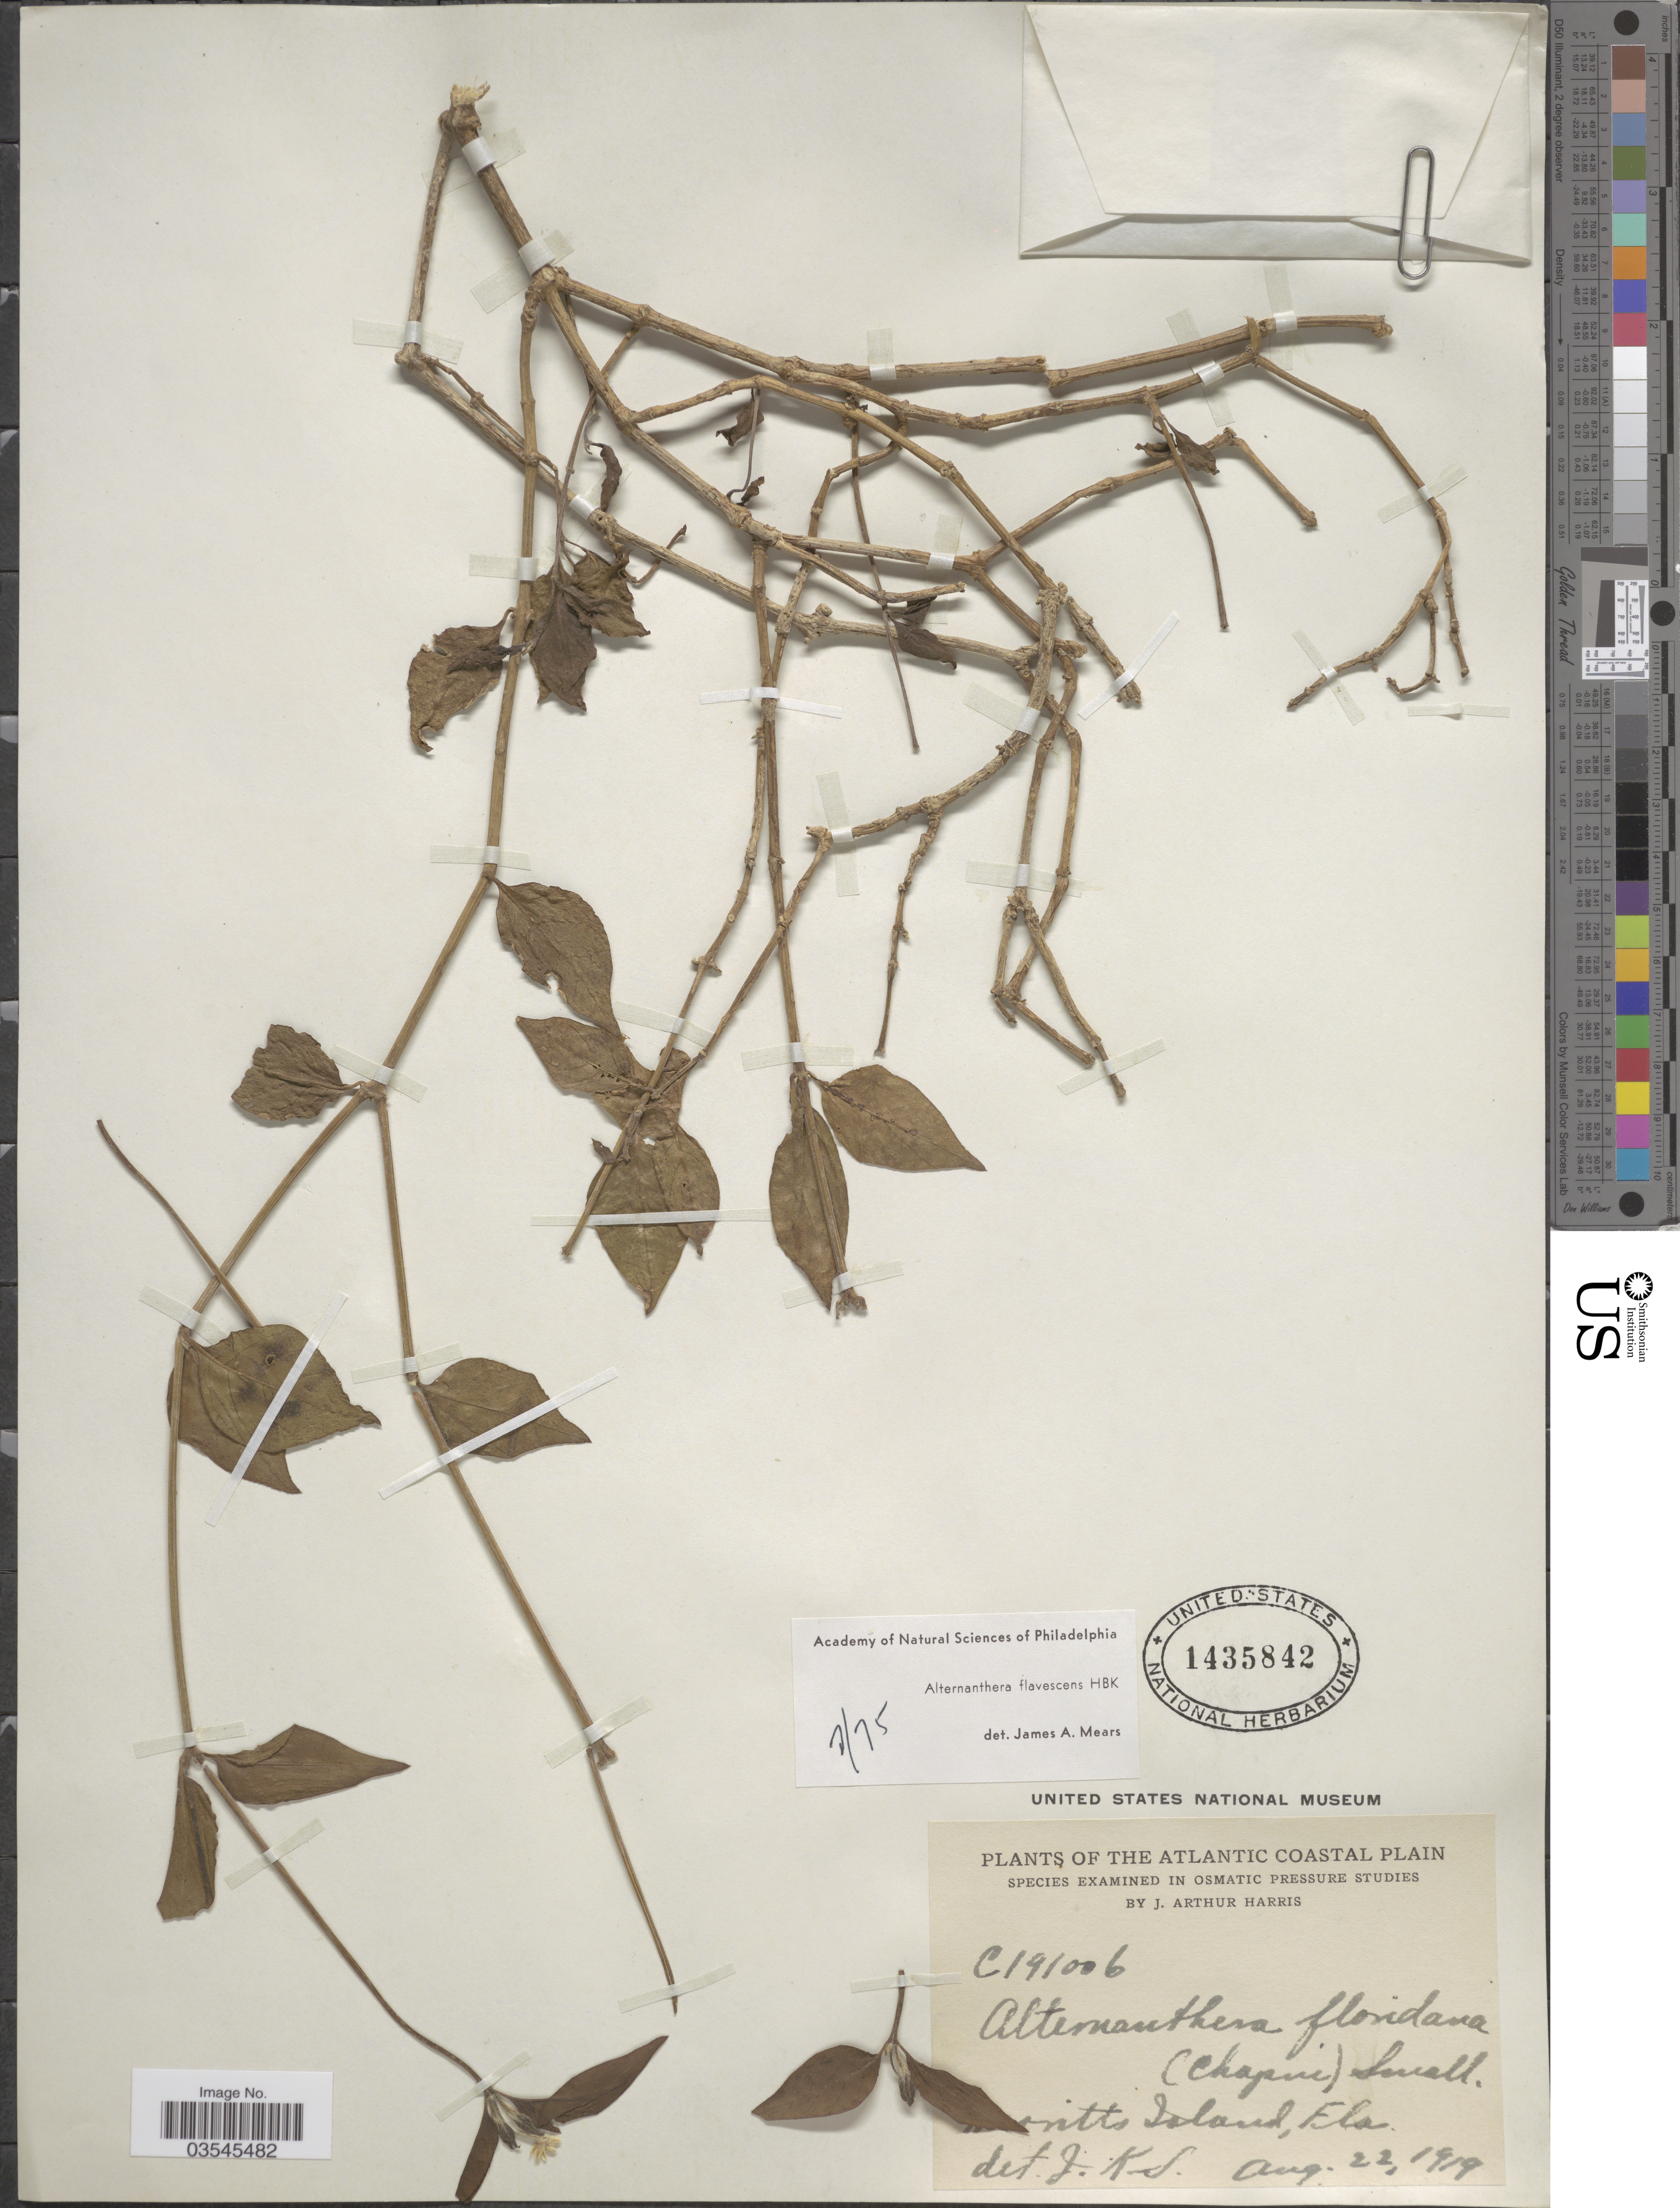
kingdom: Plantae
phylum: Tracheophyta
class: Magnoliopsida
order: Caryophyllales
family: Amaranthaceae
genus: Alternanthera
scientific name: Alternanthera flavescens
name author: Kunth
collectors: J. A. Harris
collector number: C191006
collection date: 1919-08-22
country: United States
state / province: Florida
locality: The Atlantic Coastal Plain. Merritts Island.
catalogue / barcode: US 1435842